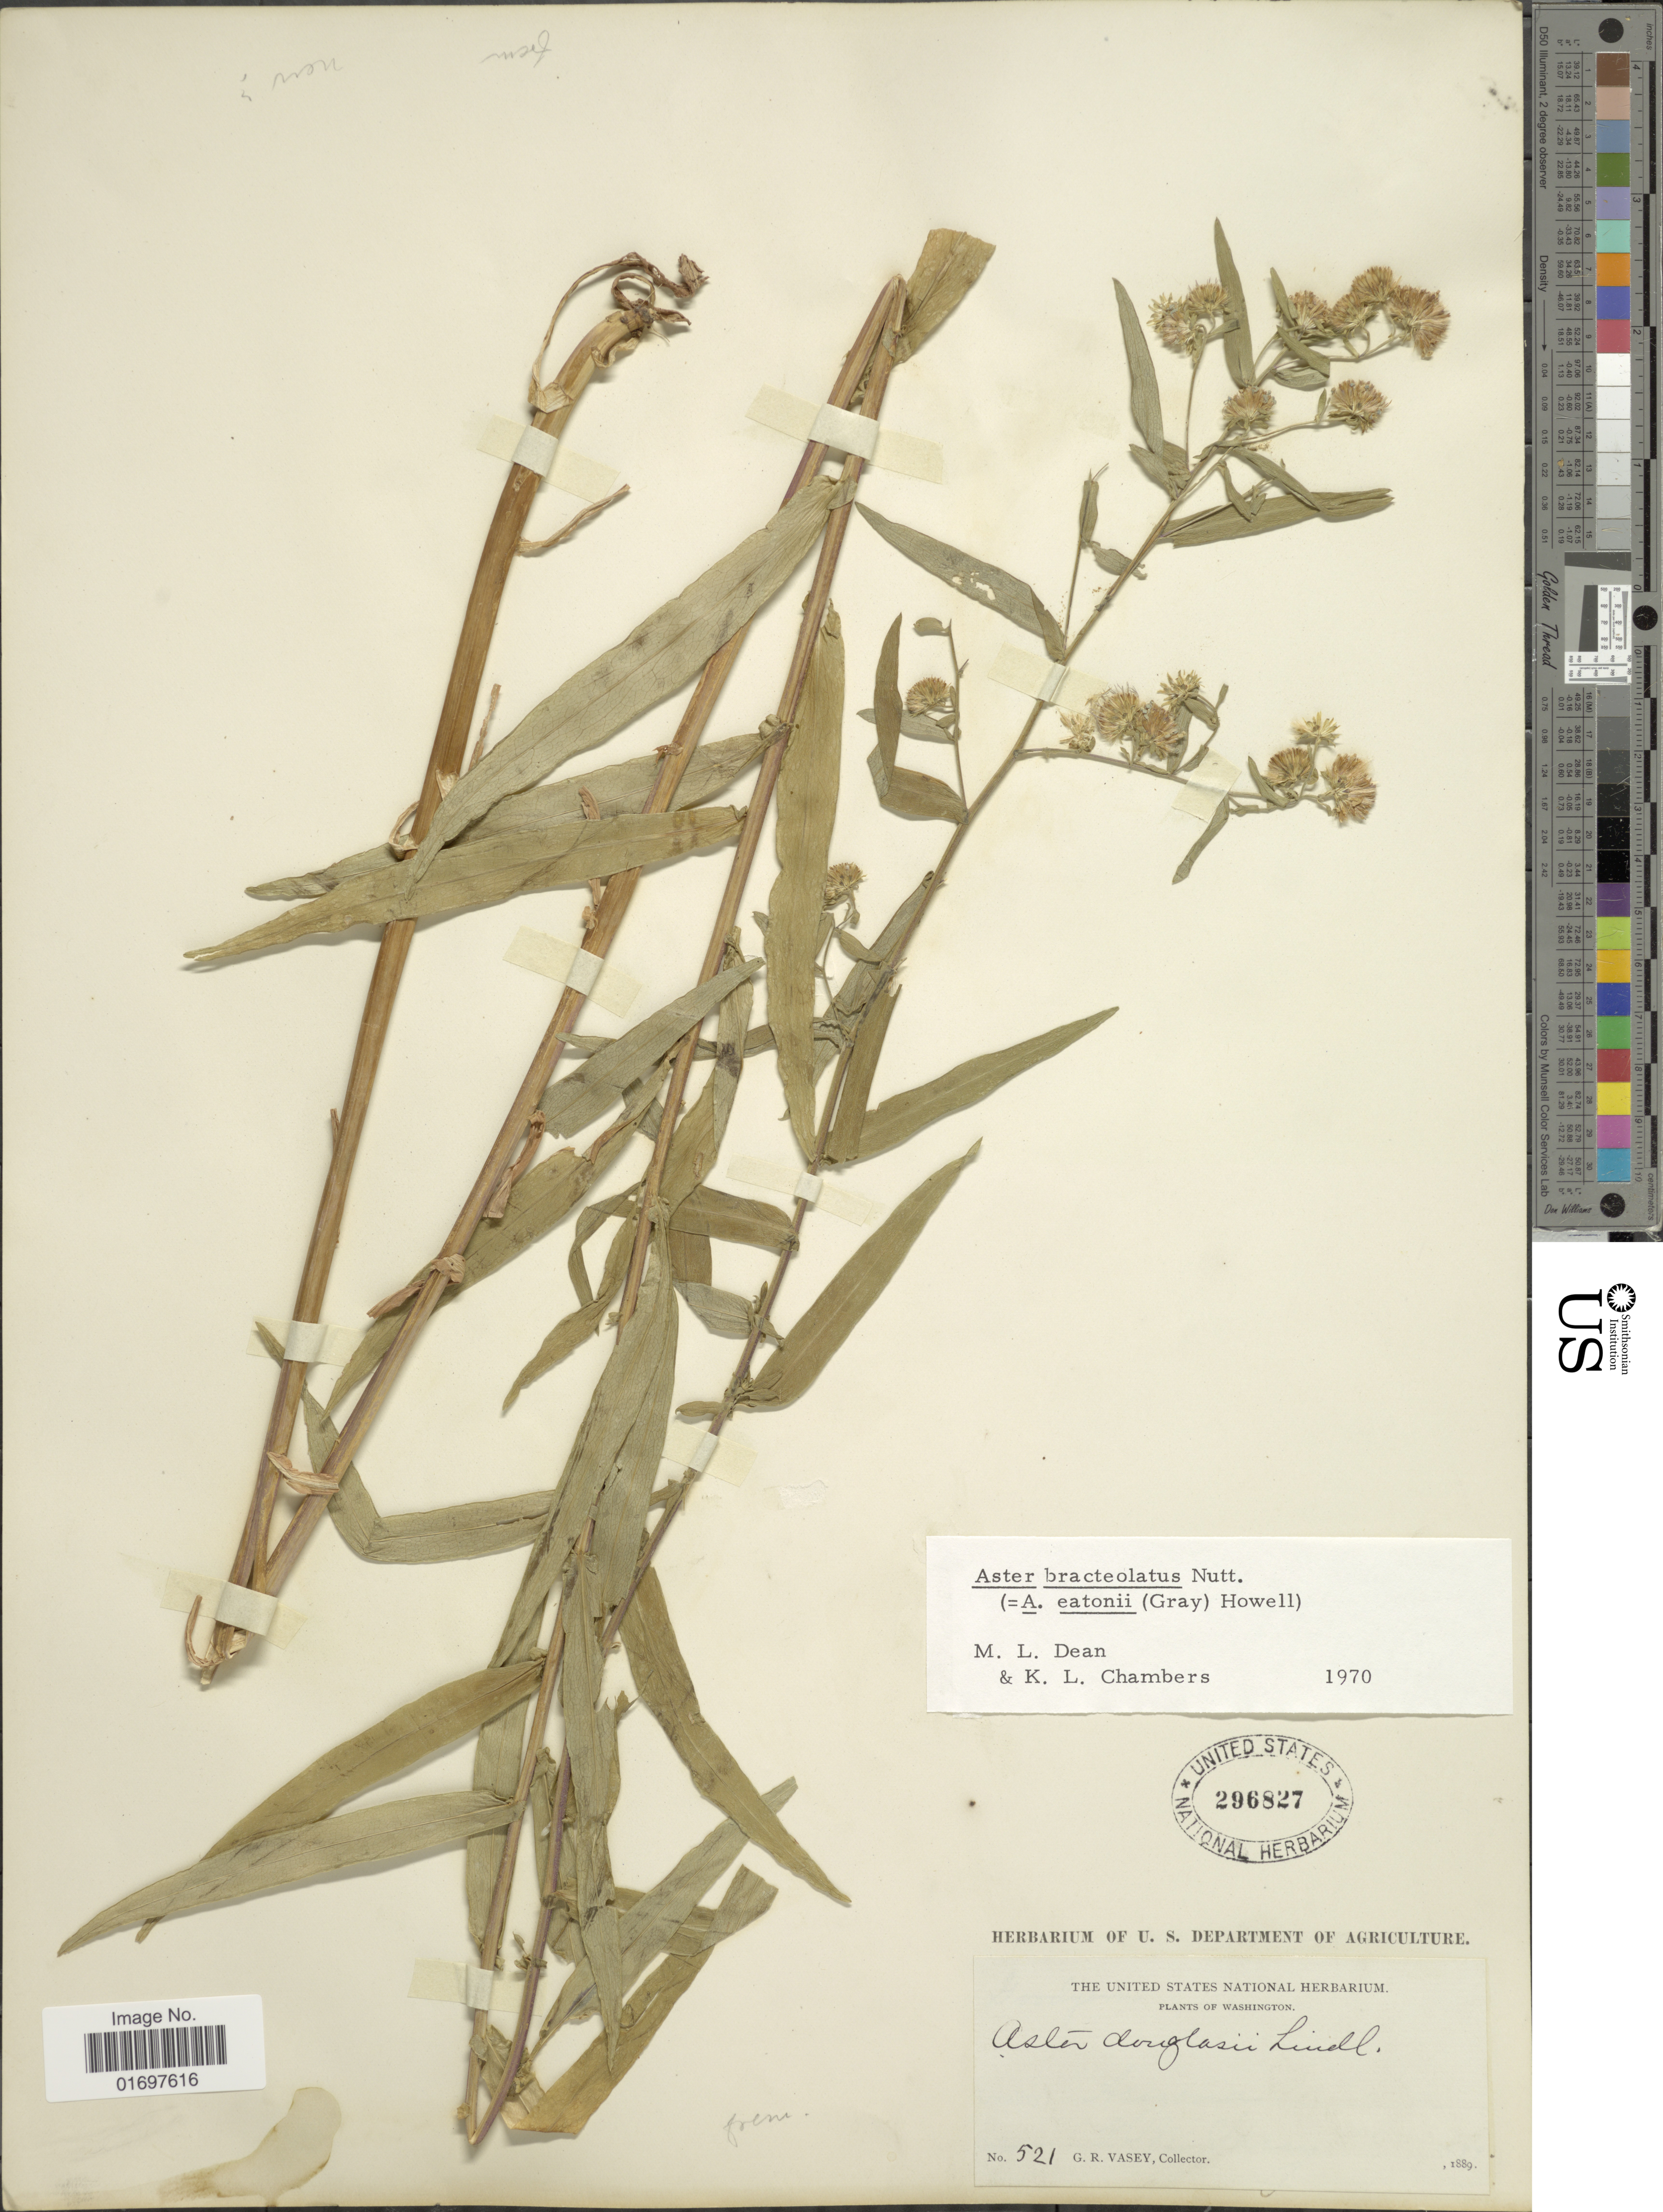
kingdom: Plantae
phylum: Tracheophyta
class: Magnoliopsida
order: Asterales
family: Asteraceae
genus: Symphyotrichum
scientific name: Symphyotrichum bracteolatum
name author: (Nutt.) G.L. Nesom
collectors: G. R. Vasey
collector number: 521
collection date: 1889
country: United States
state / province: Washington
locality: Washington.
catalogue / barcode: US 296827